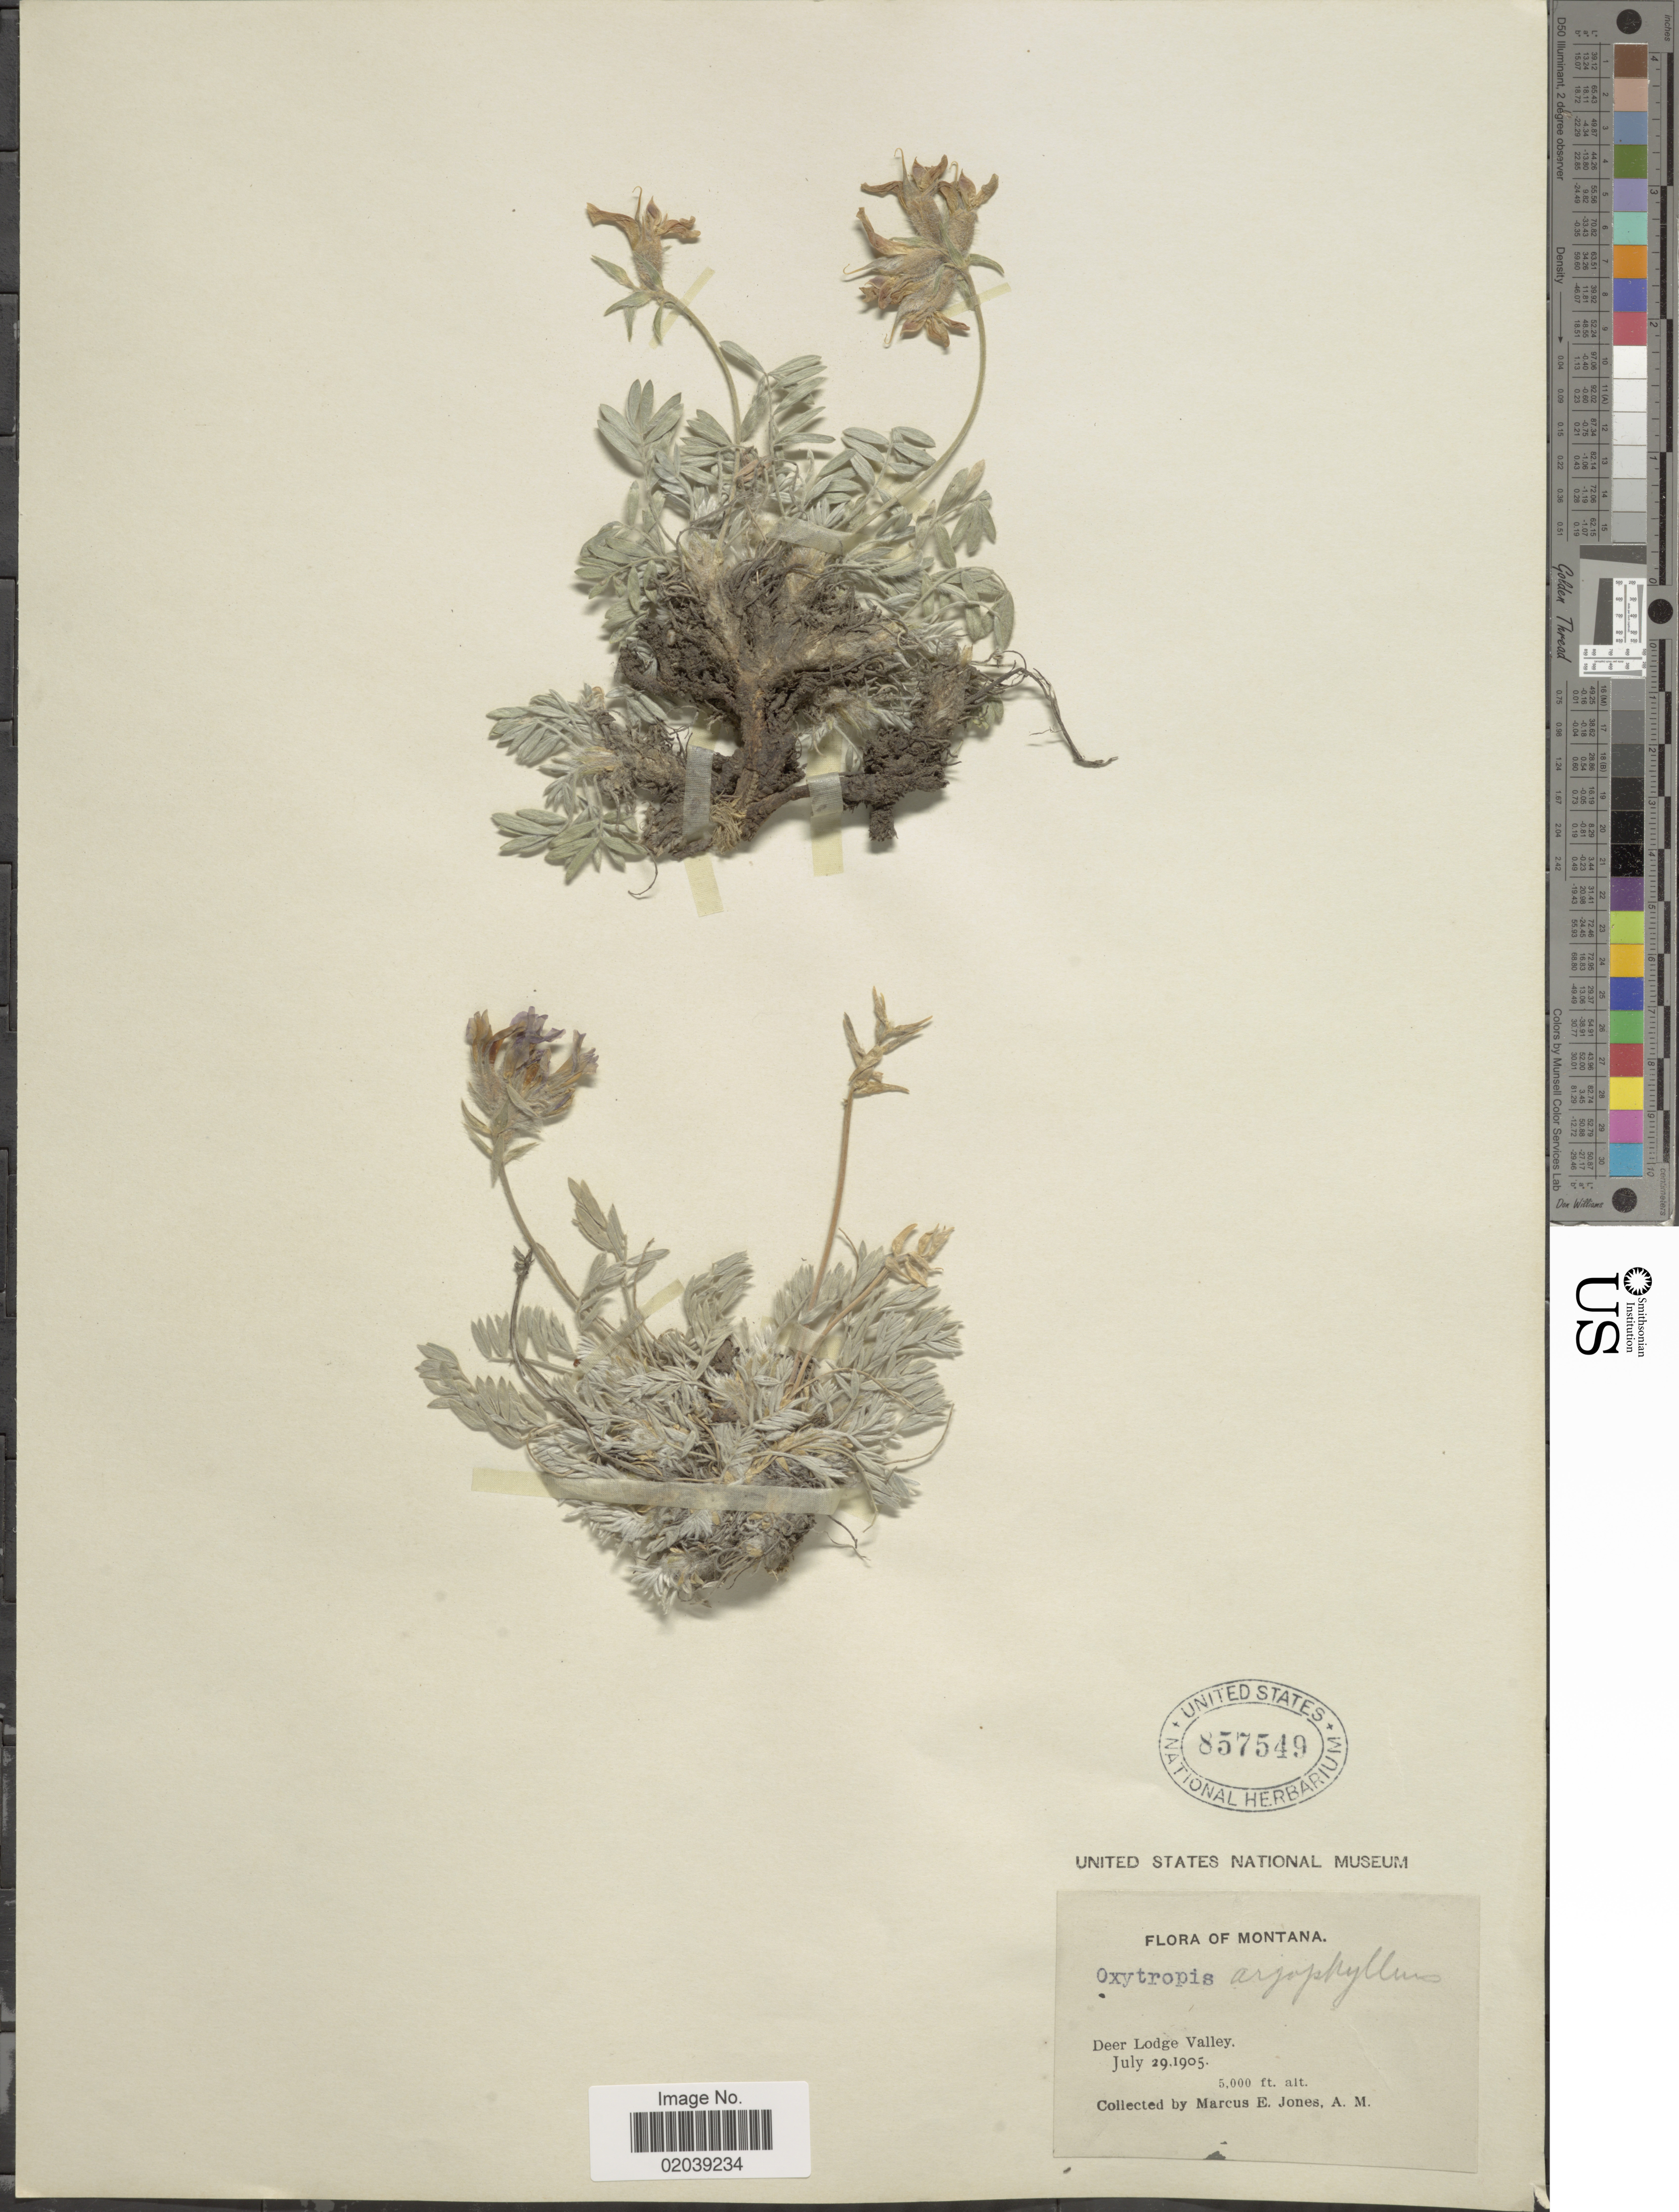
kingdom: Plantae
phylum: Tracheophyta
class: Magnoliopsida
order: Fabales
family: Fabaceae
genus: Oxytropis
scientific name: Oxytropis besseyi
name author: (Rydb.) Blank.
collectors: M. E. Jones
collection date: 1905-07-29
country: United States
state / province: Montana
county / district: Powell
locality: Deer Lodge Valley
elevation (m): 1524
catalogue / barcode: US 857549